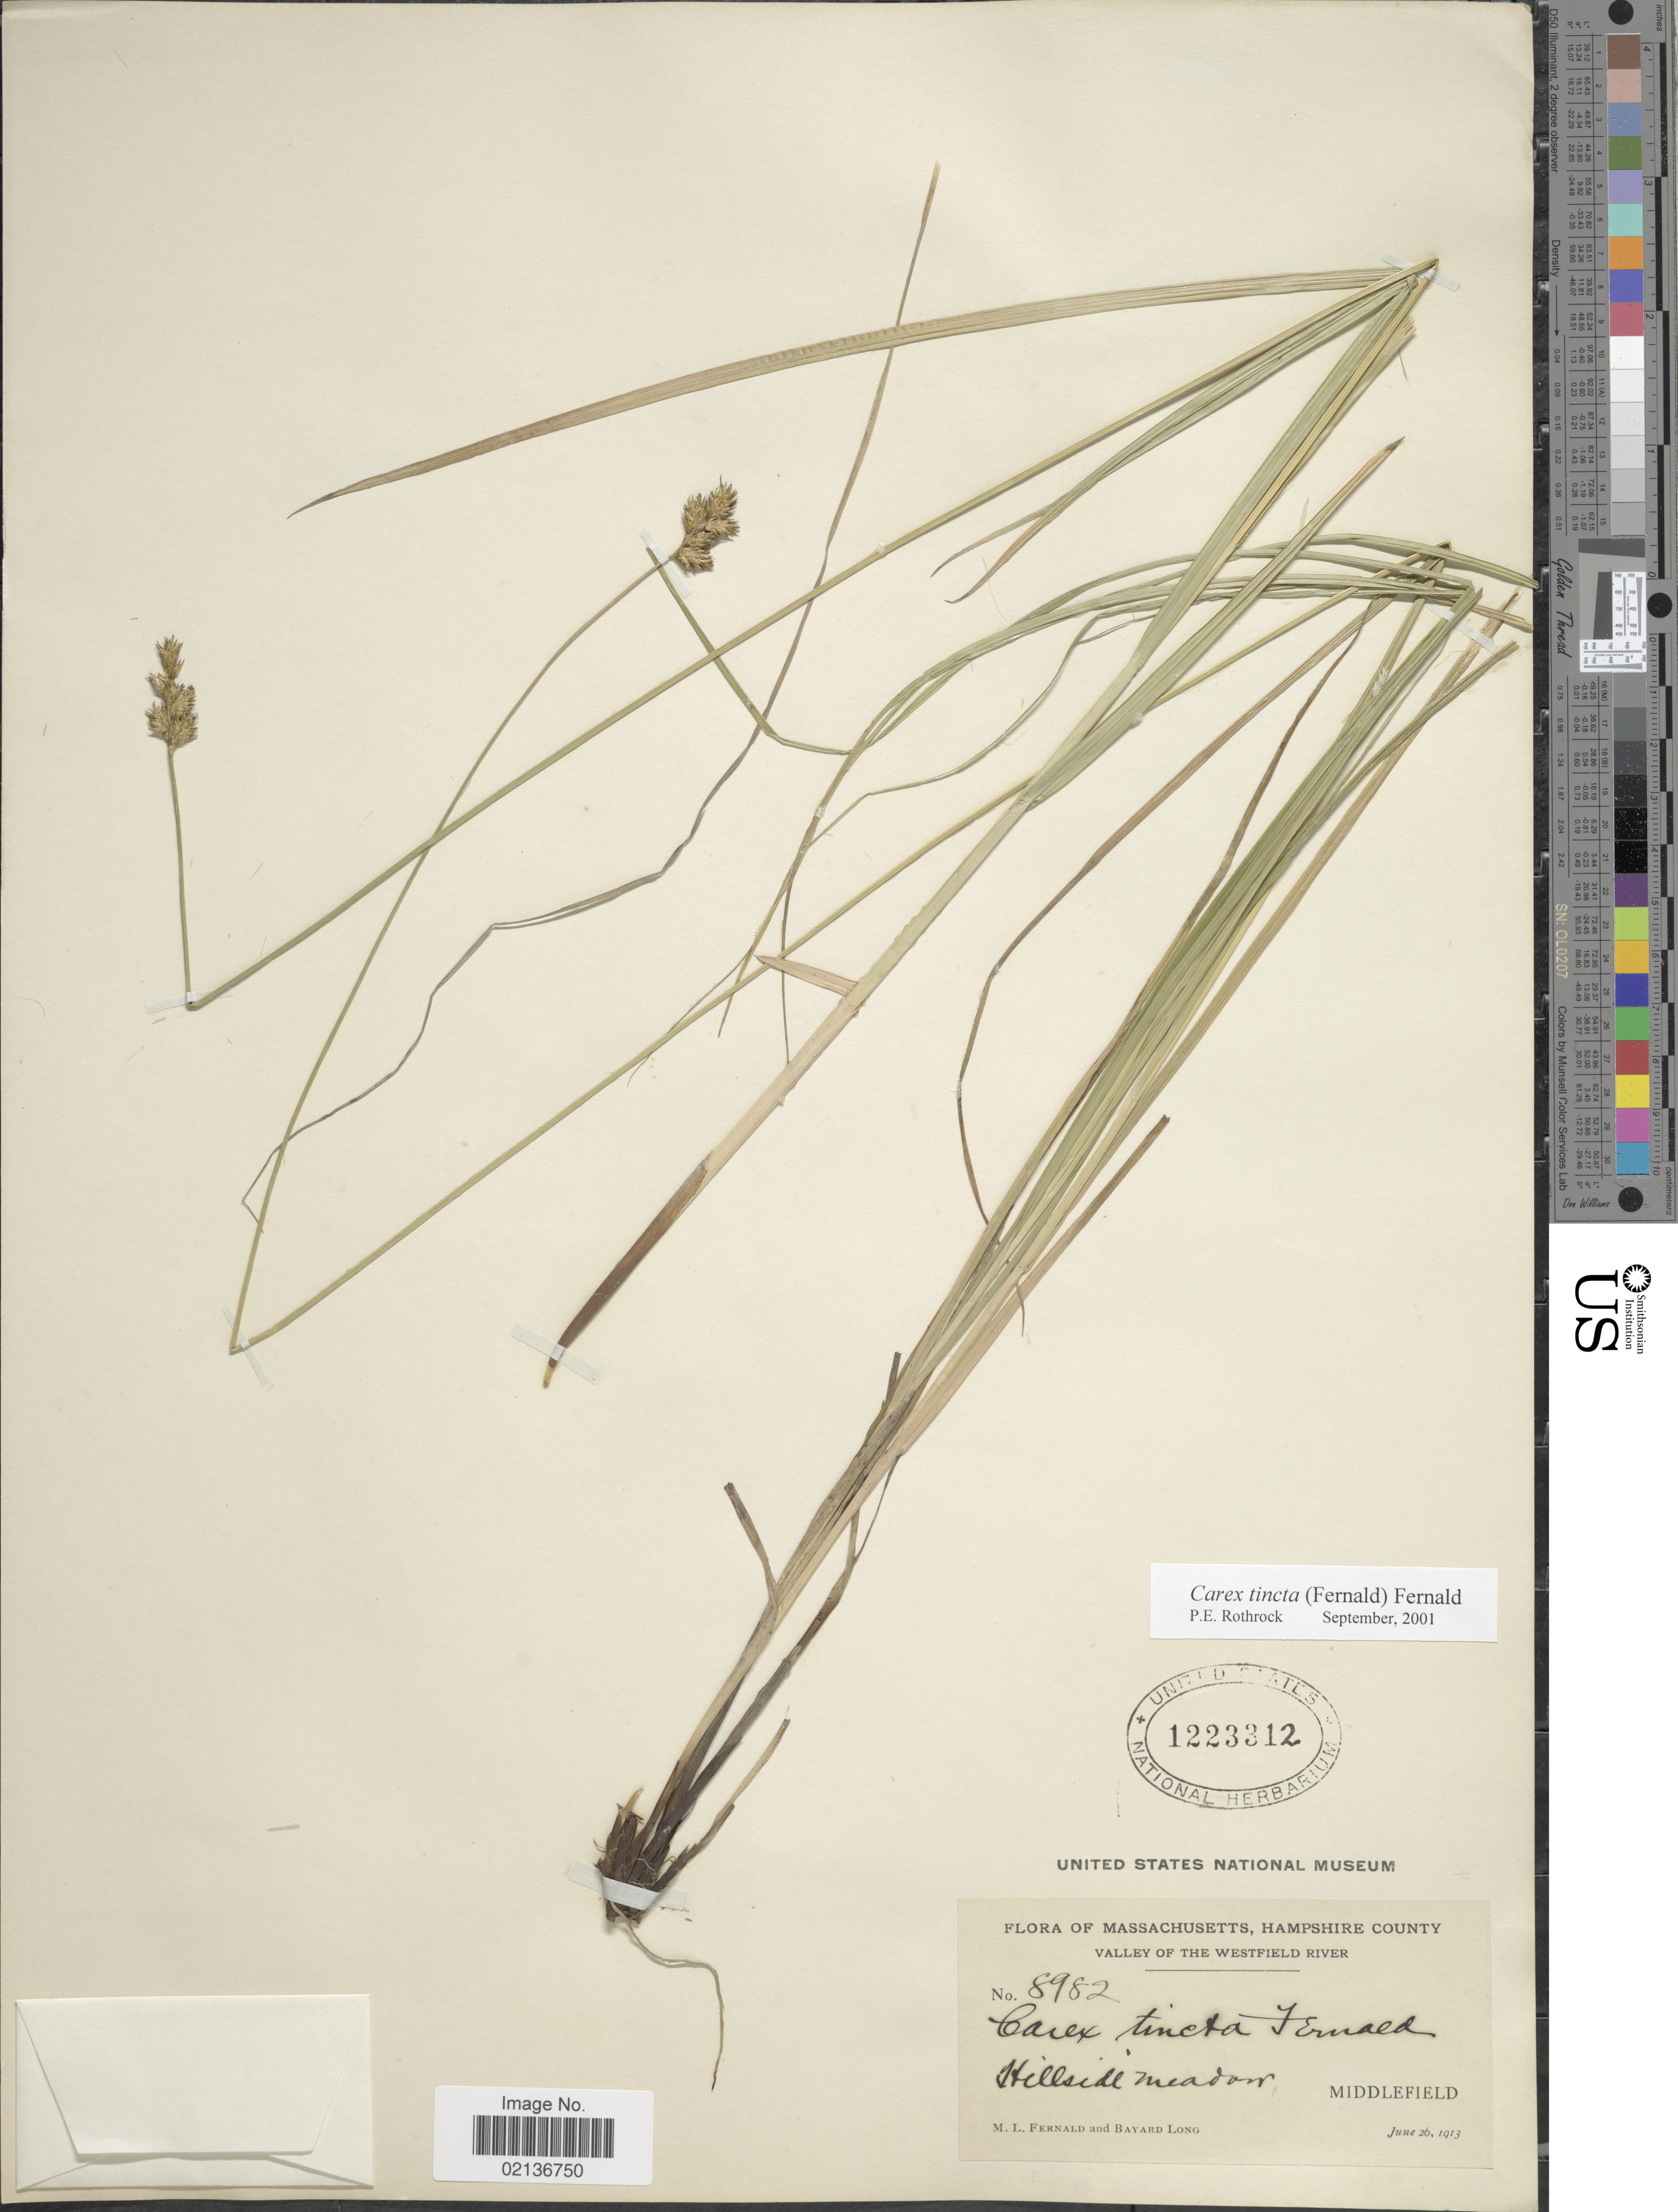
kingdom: Plantae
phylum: Tracheophyta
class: Liliopsida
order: Poales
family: Cyperaceae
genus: Carex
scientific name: Carex tincta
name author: (Fernald) Fernald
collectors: M. L. Fernald & B. Long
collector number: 8982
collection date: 1913-06-26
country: United States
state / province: Massachusetts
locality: Hampshire County, Valley of The Westfield River, Hillside meadow, Middlefield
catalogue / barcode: US 1223312